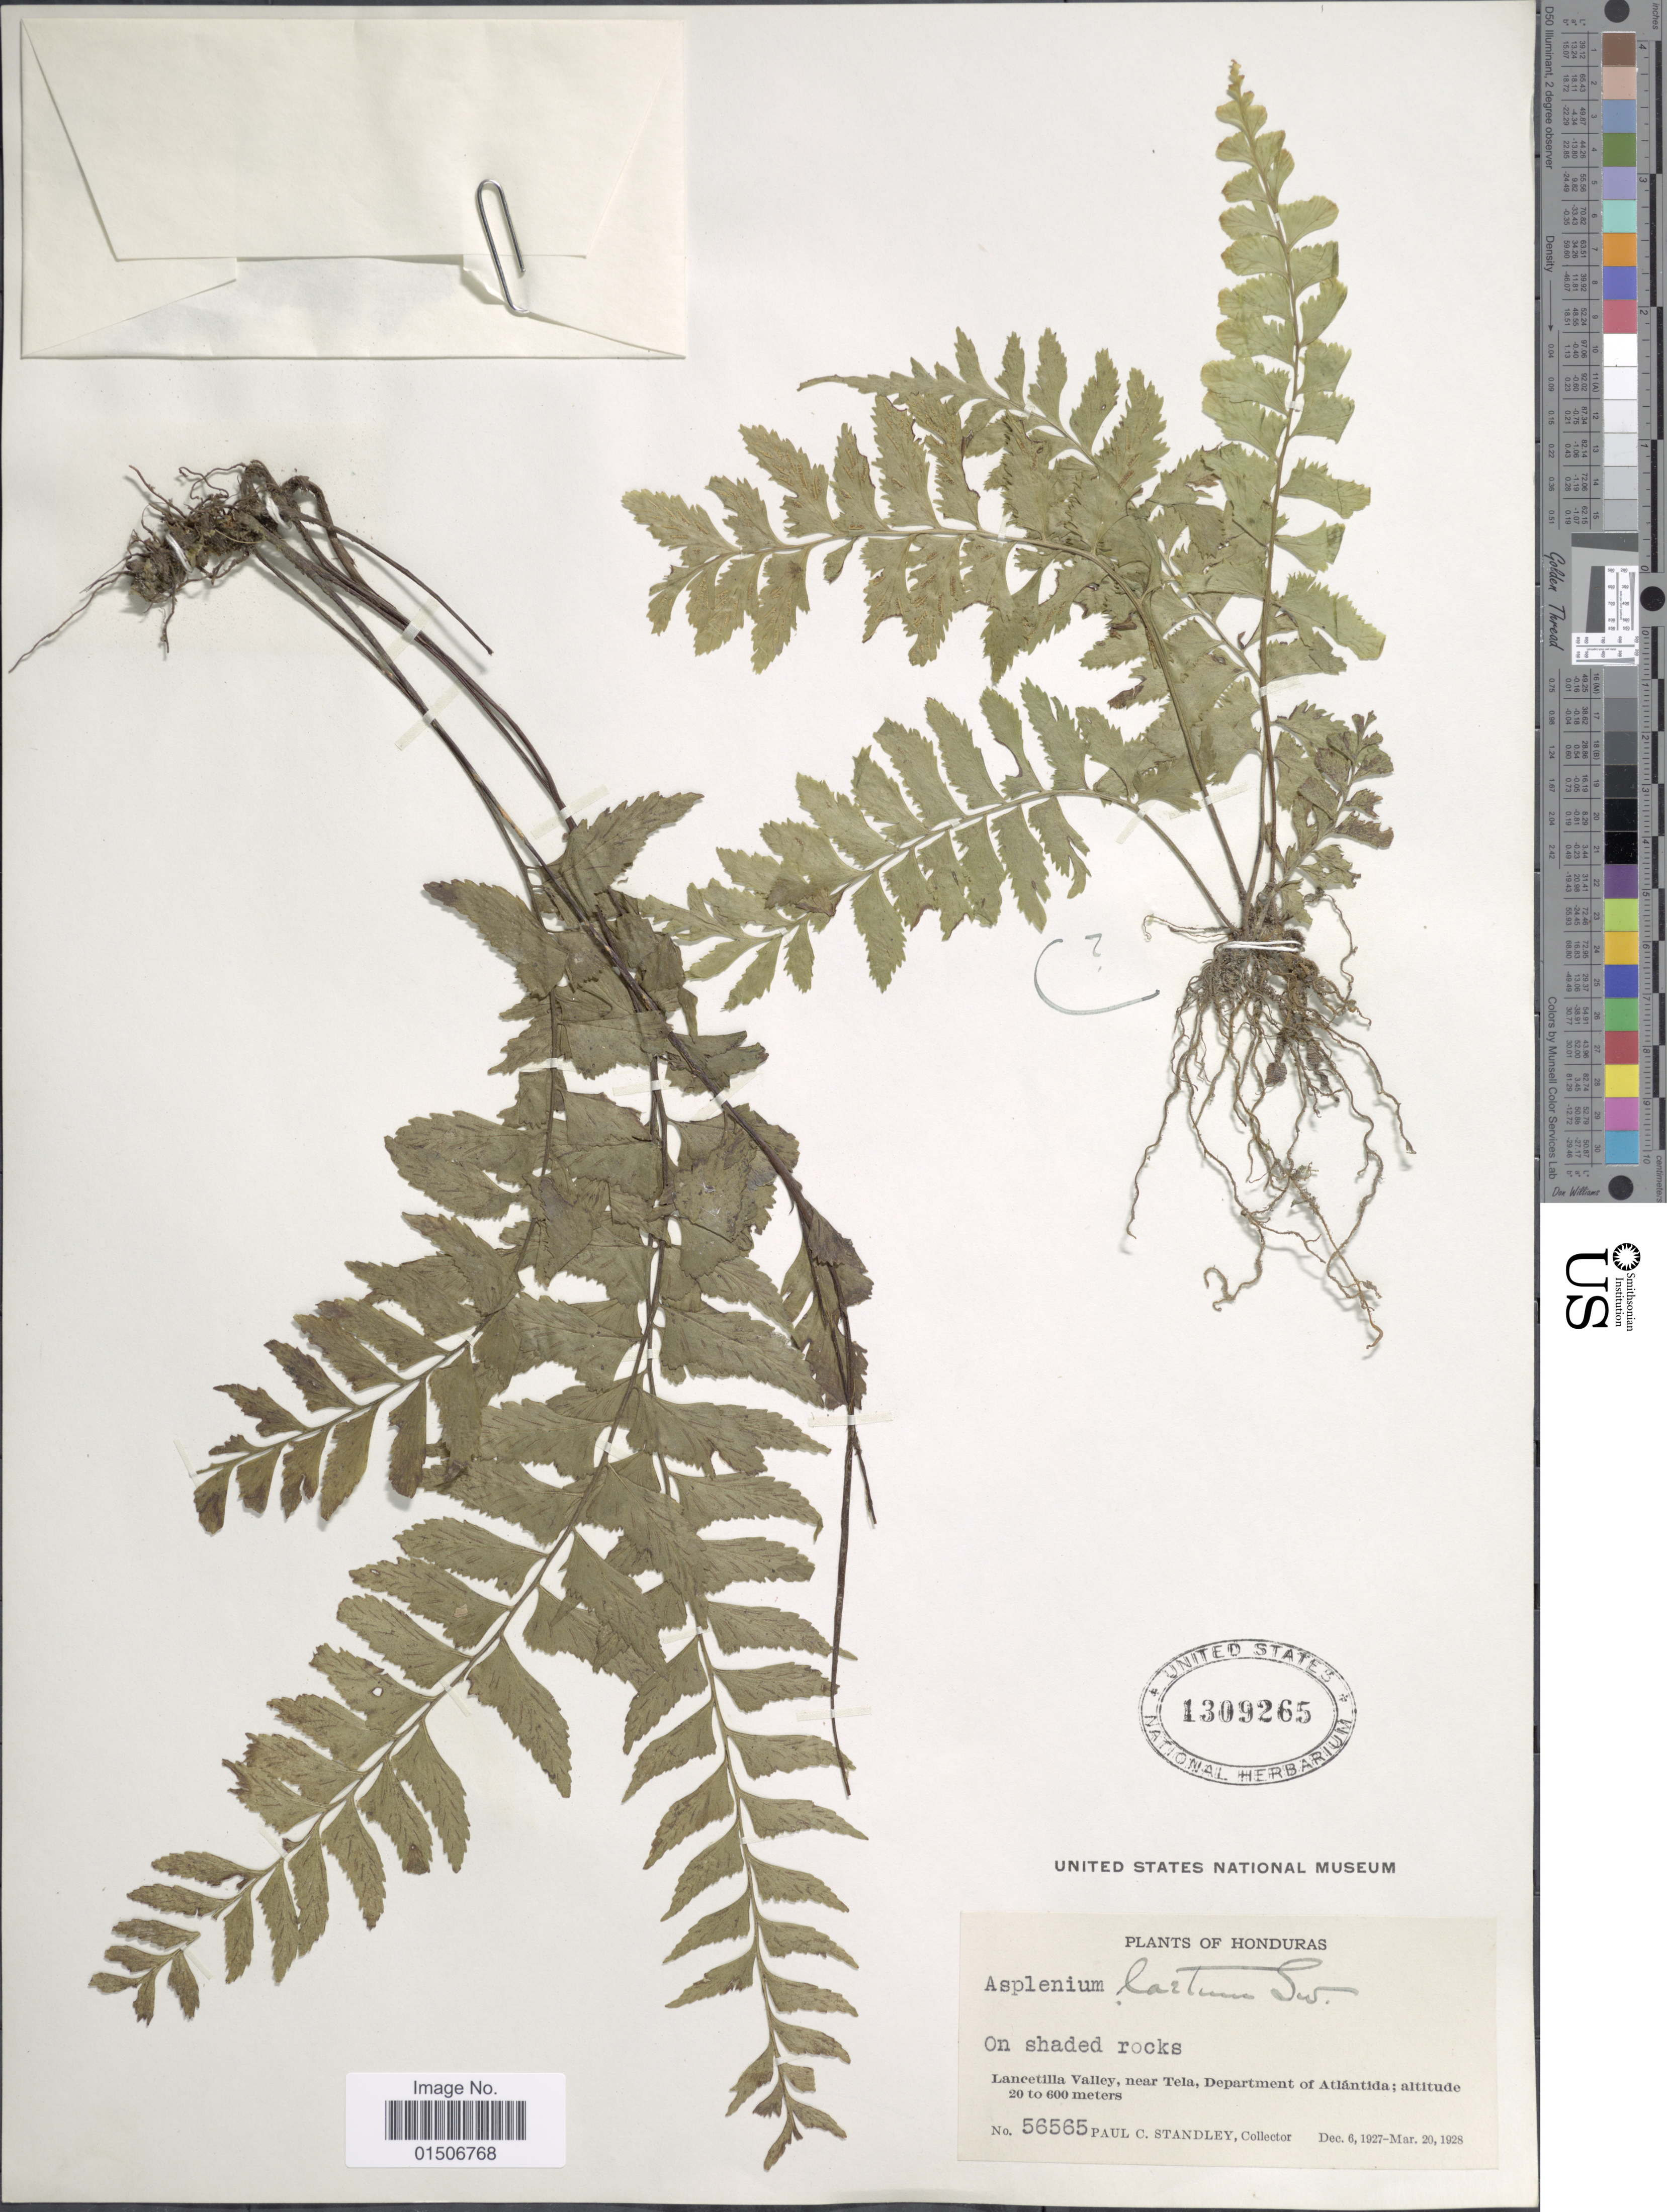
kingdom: Plantae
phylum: Tracheophyta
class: Polypodiopsida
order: Polypodiales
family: Aspleniaceae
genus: Asplenium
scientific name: Asplenium laetum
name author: Sw.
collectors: P. C. Standley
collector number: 56565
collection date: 1927-12-06/1928-03-20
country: Honduras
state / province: Atlántida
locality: On shaded rocks, Lancetilla Valley, near Tela, Department of Atlántida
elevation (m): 20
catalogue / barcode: US 1309265